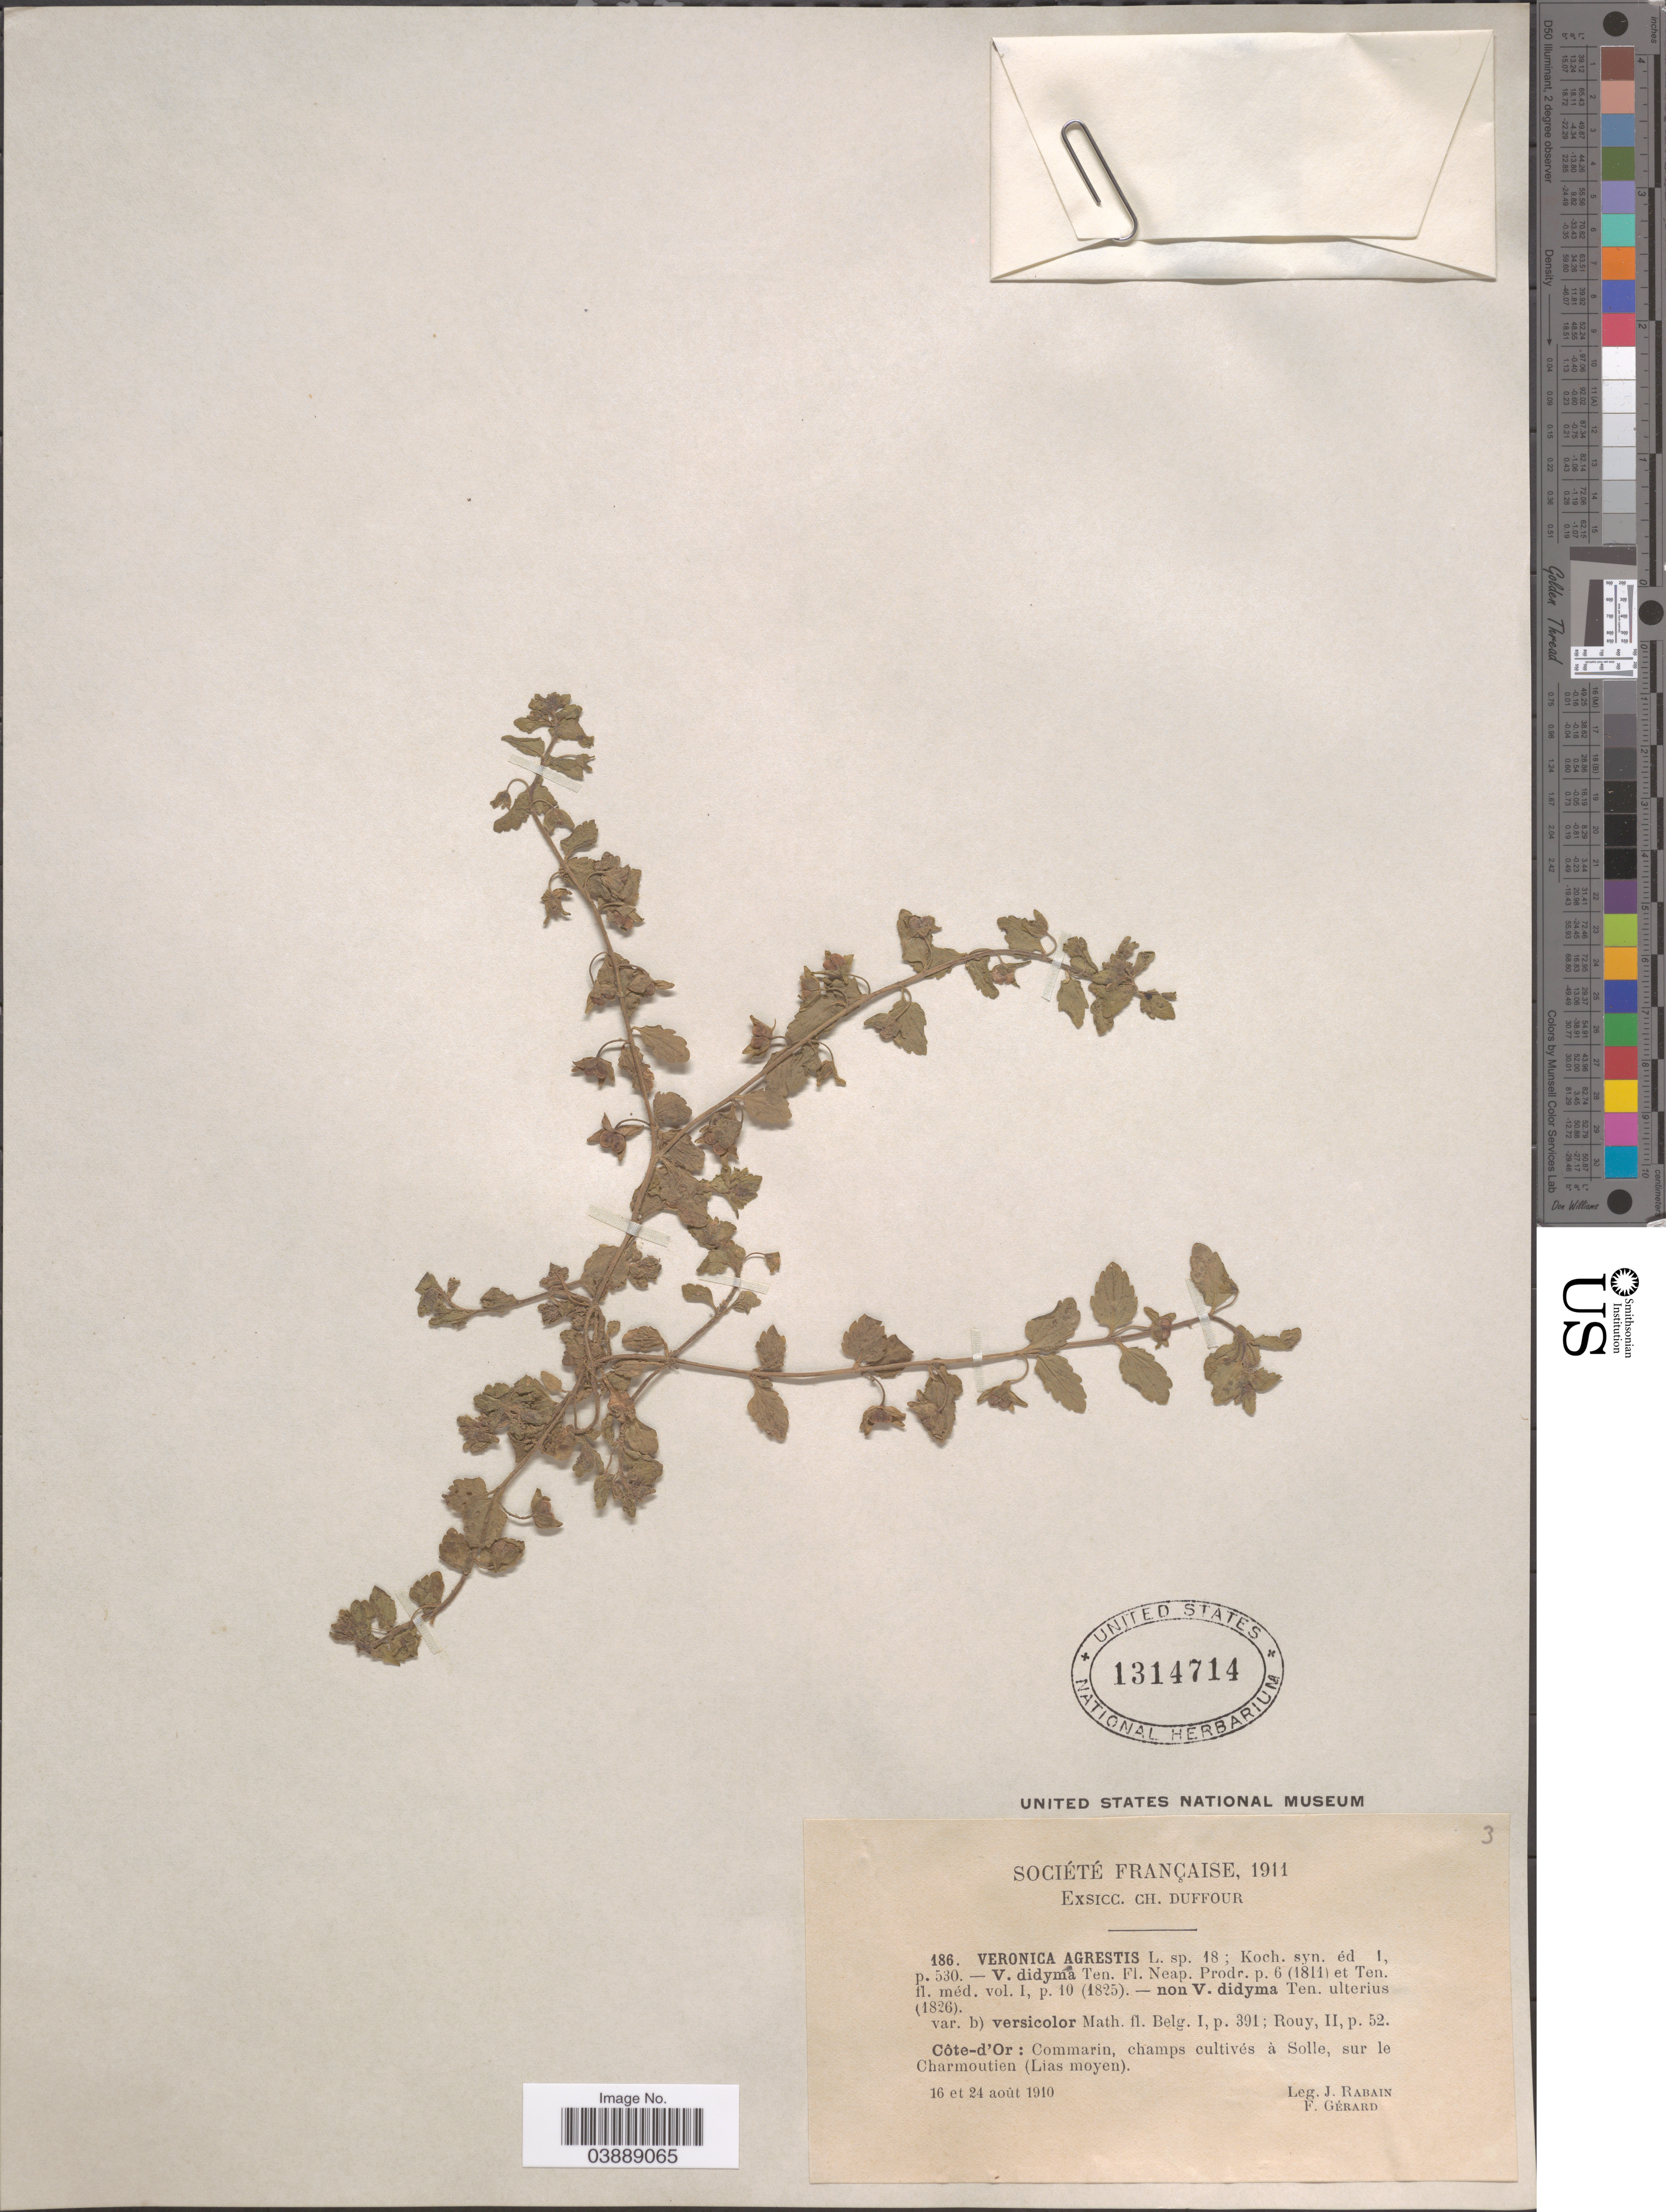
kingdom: Plantae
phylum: Tracheophyta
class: Magnoliopsida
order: Lamiales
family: Plantaginaceae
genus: Veronica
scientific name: Veronica agrestis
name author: L.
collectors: J. Rabain & F. Gérard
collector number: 186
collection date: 1910-08-16/1910-08-24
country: France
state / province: Bourgogne-Franche-Comté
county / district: Côte-d'Or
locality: Côte-d'Or: Commarin, champs cultivés à Solle, sur le Charmoutien (Lias moyen).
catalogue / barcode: US 1314714